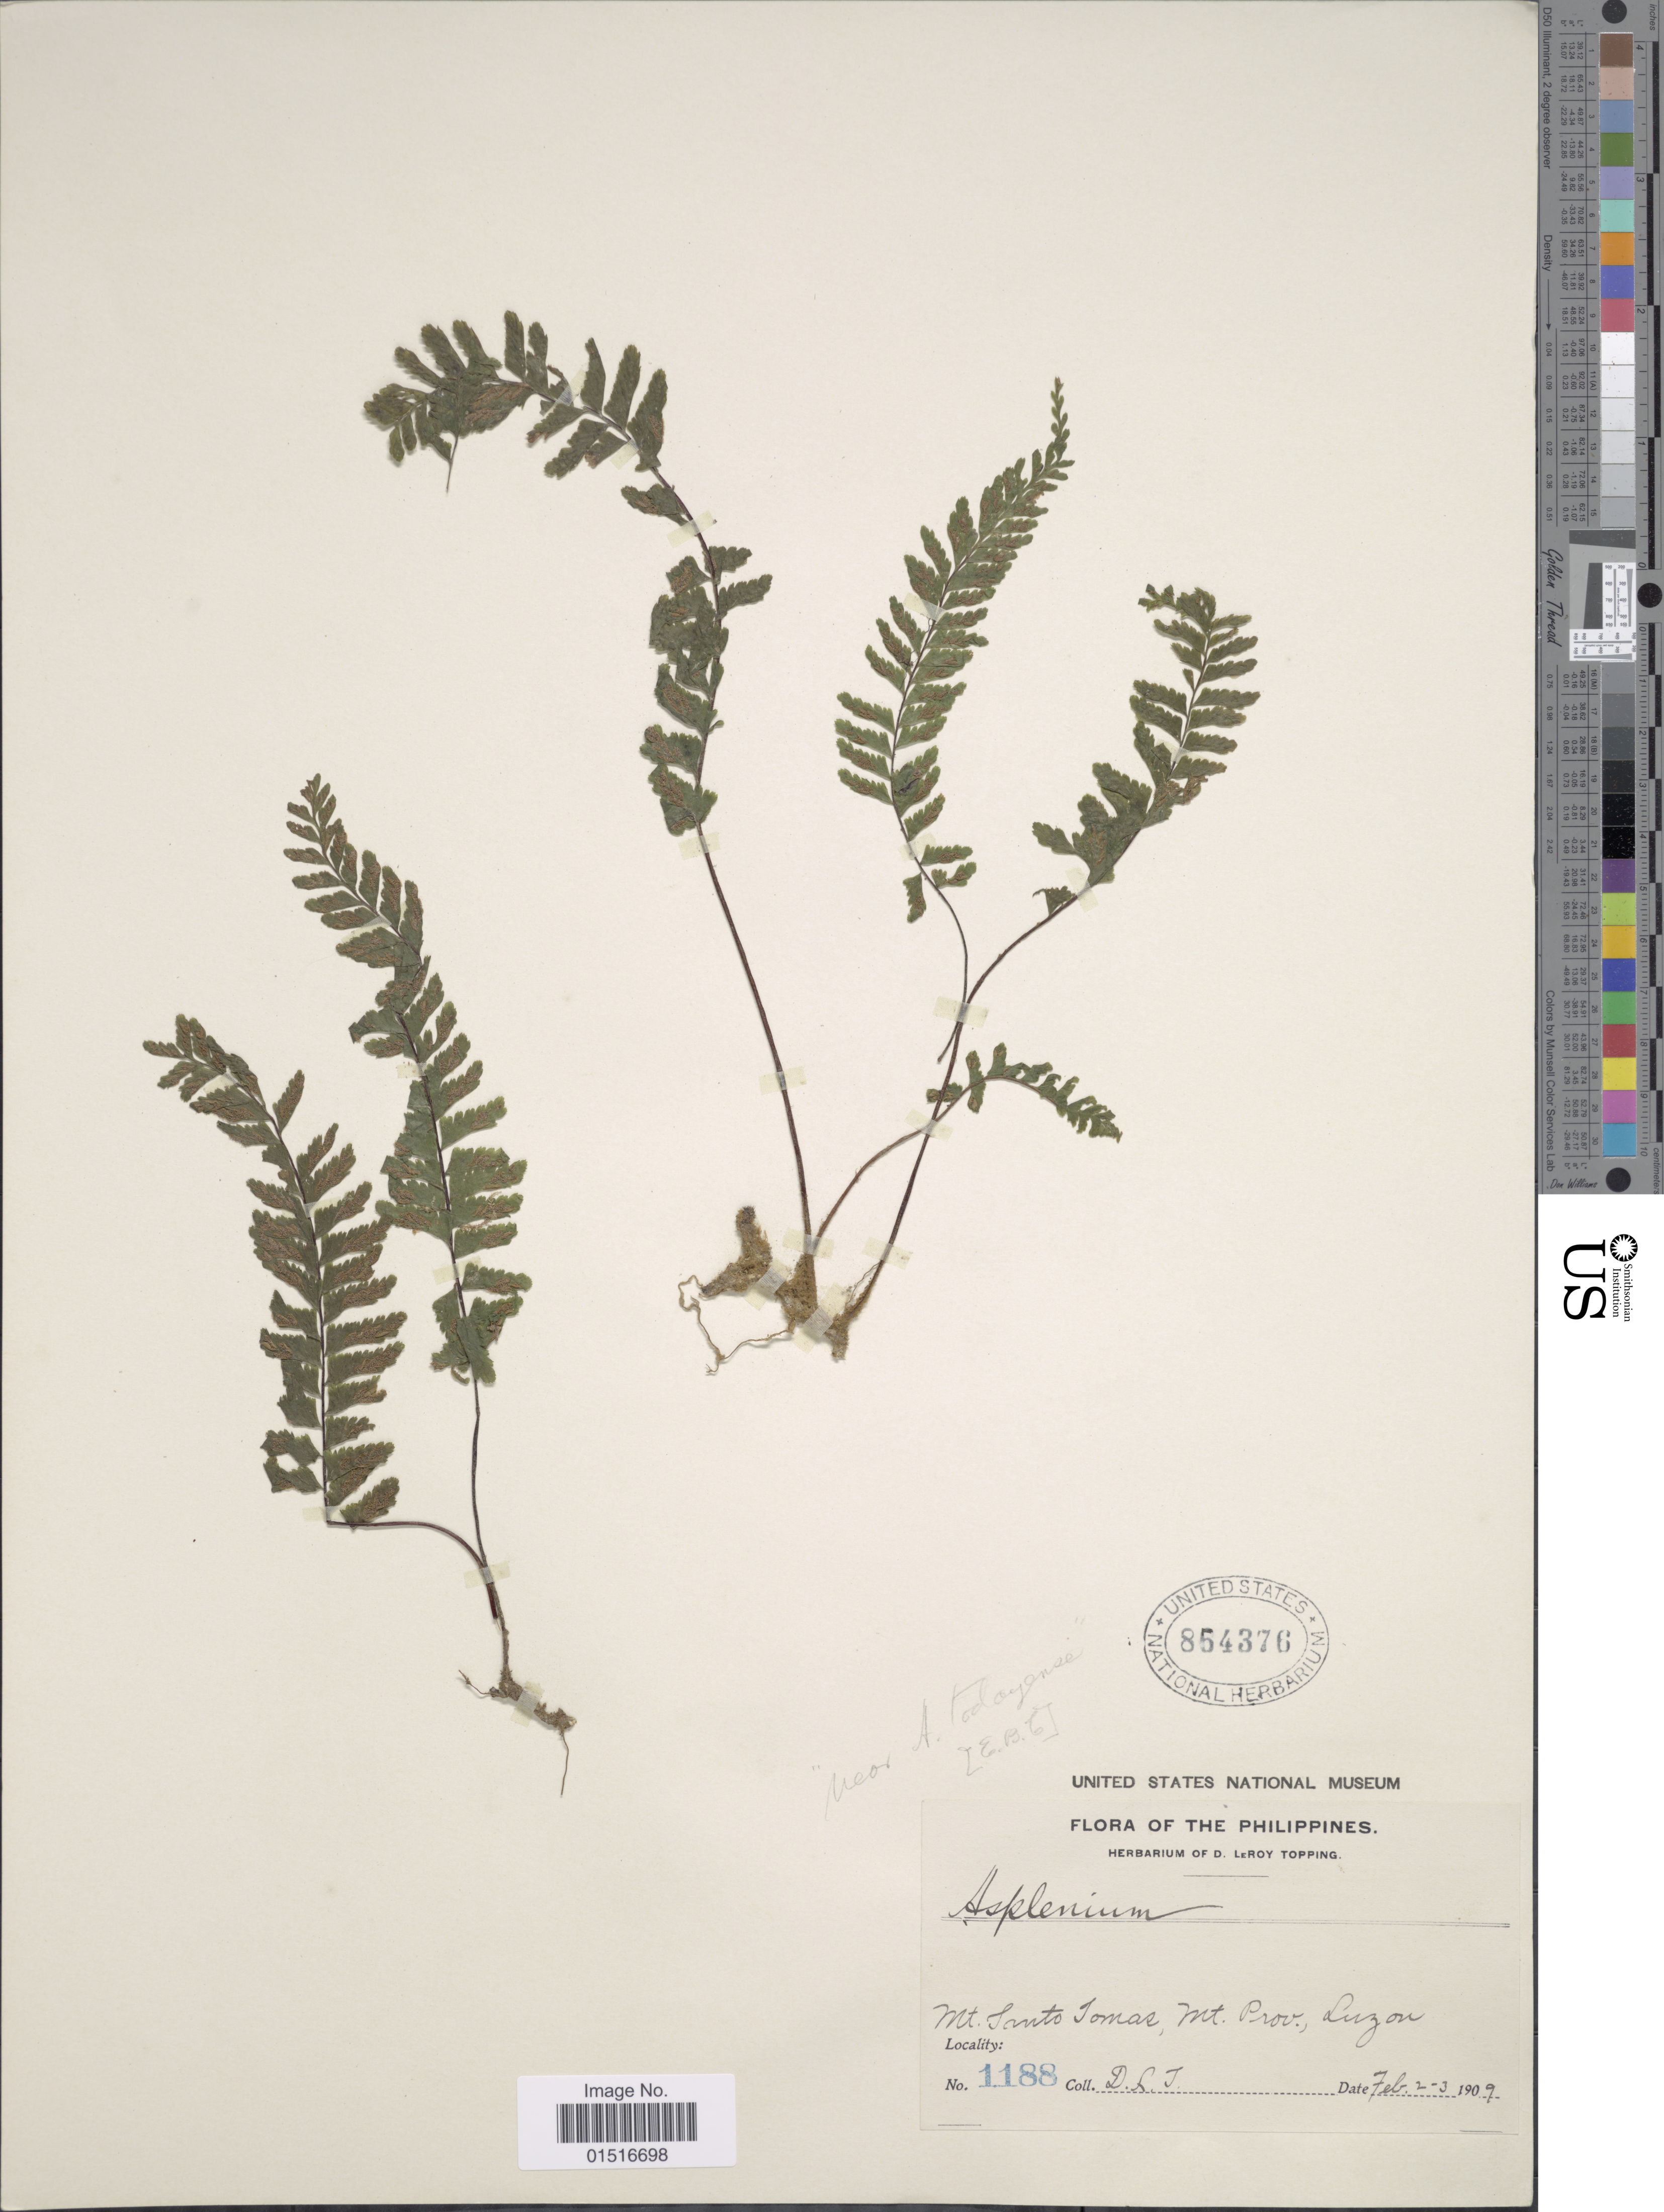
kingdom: Plantae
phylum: Tracheophyta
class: Polypodiopsida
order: Polypodiales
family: Aspleniaceae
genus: Asplenium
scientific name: Asplenium ofeliae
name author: Salgado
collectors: D. L. Topping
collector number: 1188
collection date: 1909-02-02/1909-02-03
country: Philippines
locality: Mt. Santo tomas, Mt. Prov. Luzon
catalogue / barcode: US 854376